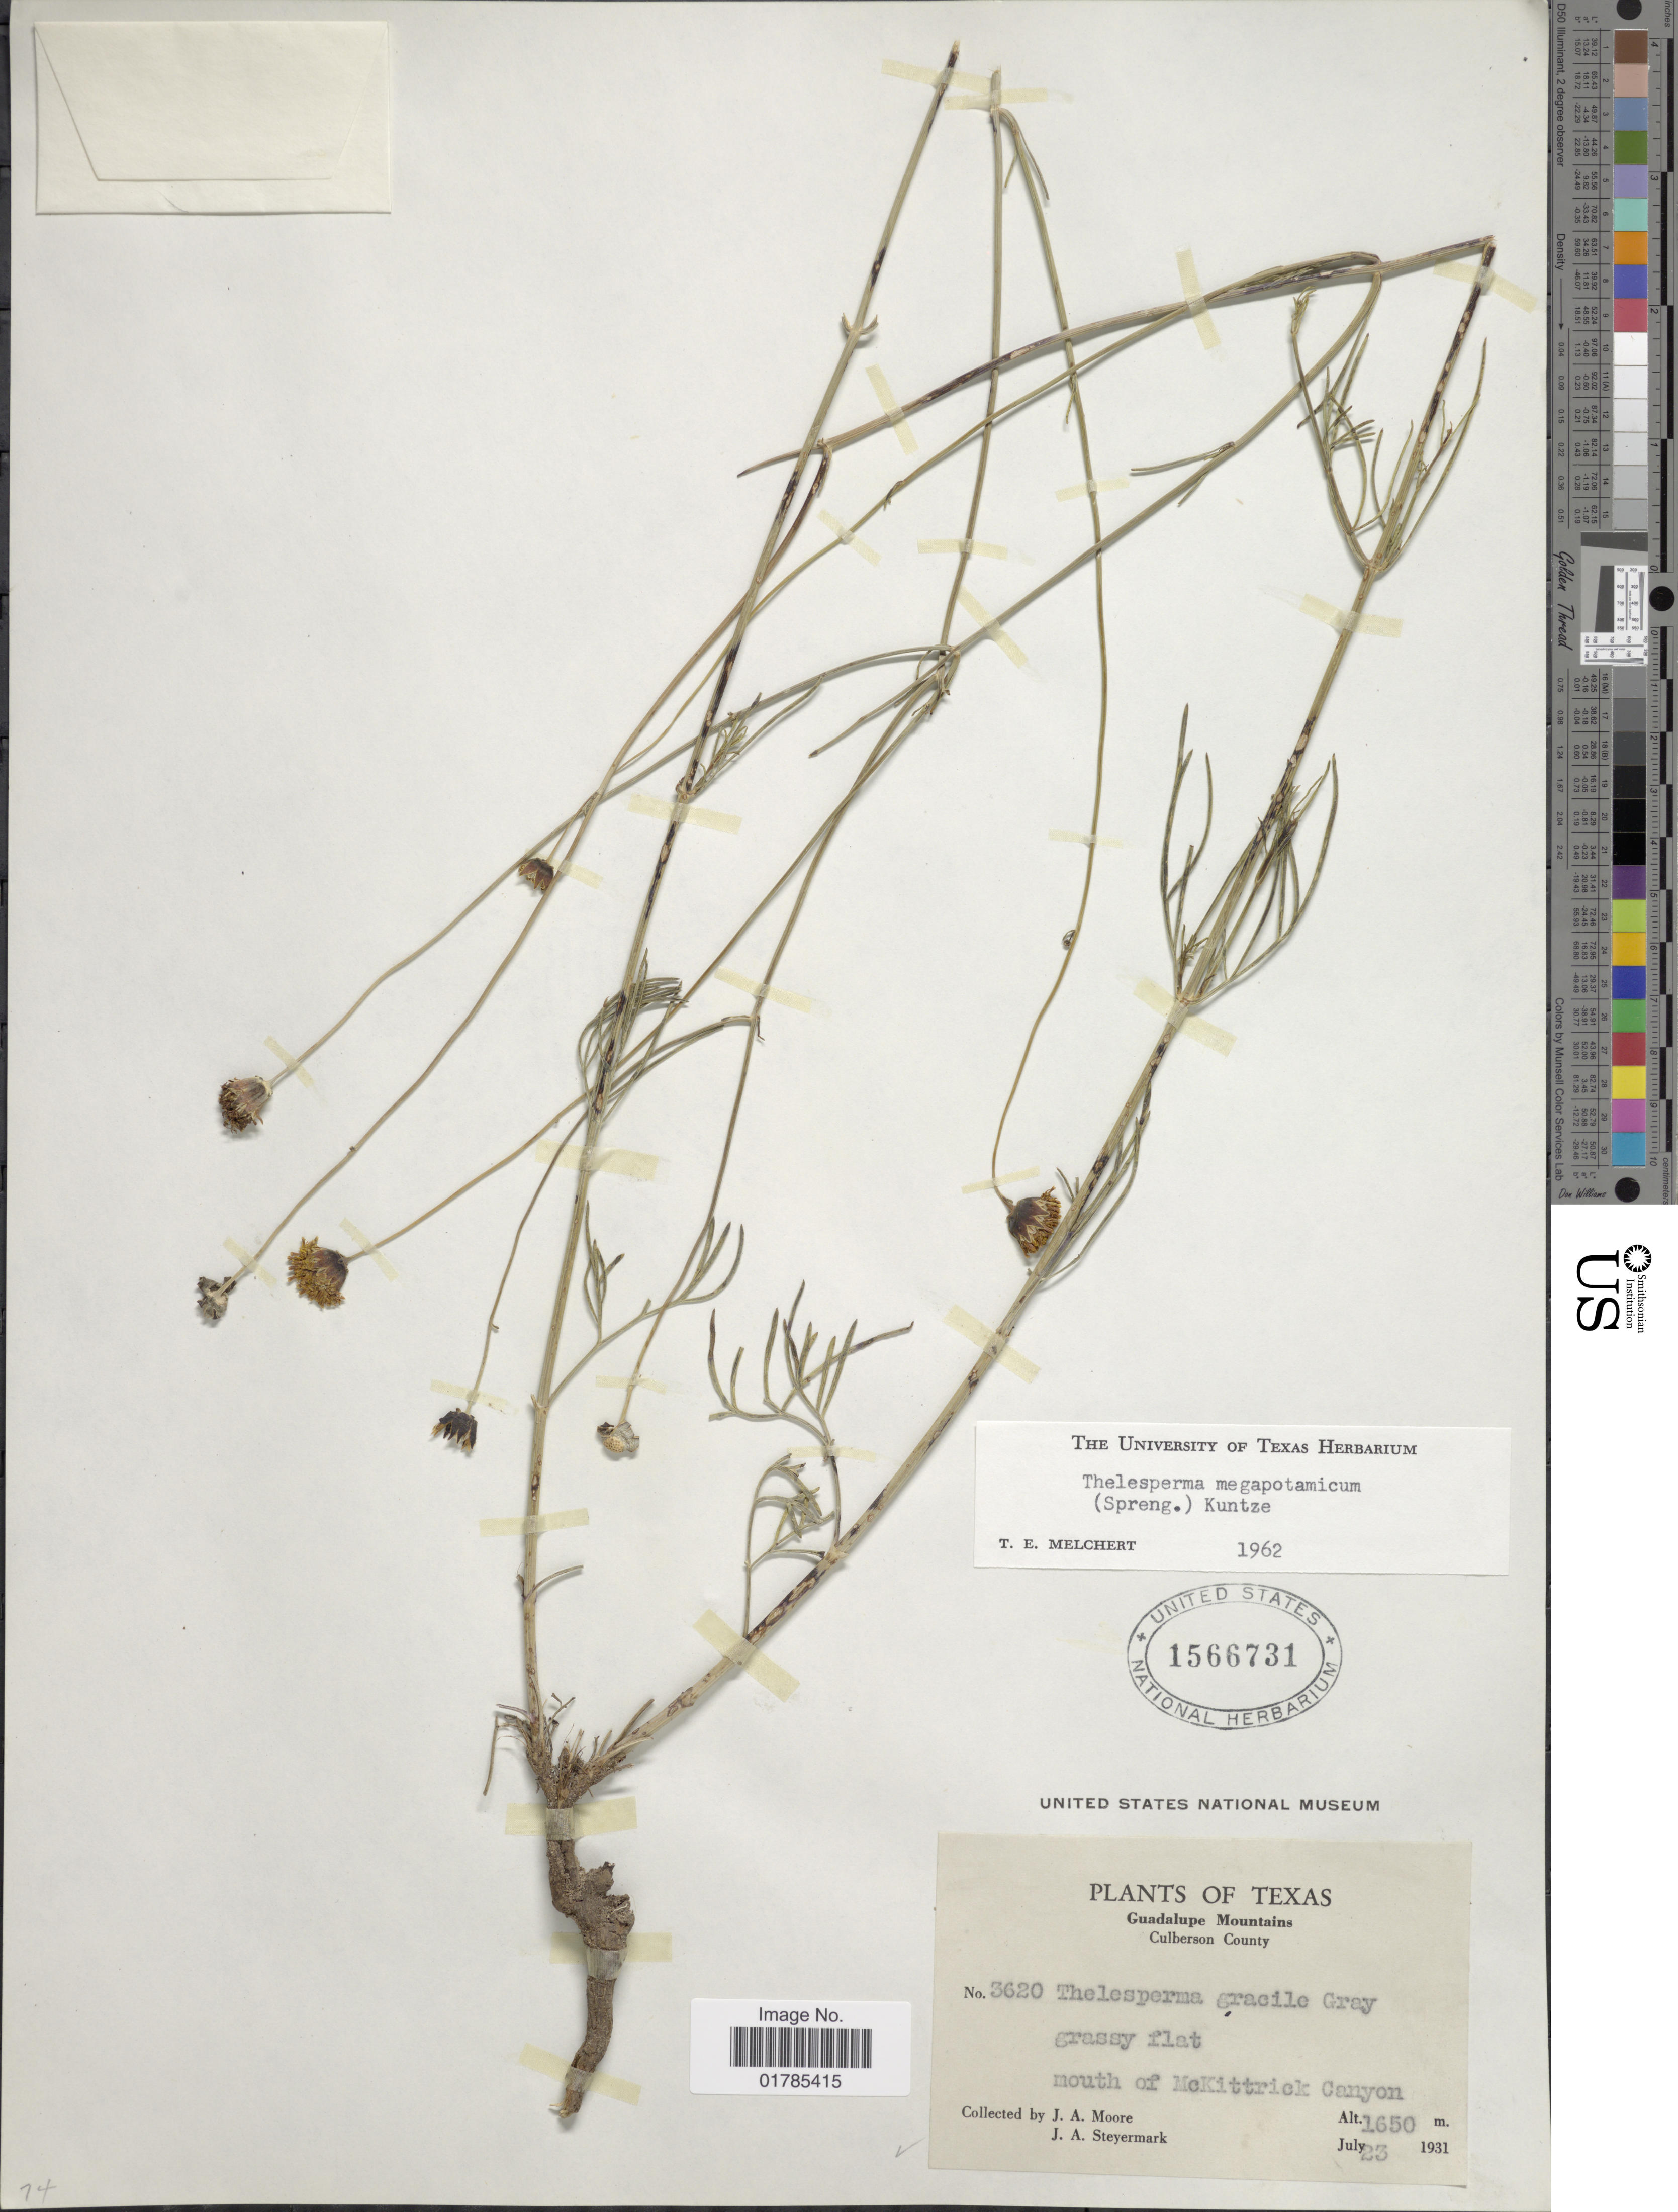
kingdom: Plantae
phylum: Tracheophyta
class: Magnoliopsida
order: Asterales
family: Asteraceae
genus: Thelesperma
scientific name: Thelesperma megapotamicum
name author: (Spreng.) Herter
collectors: J. A. Moore & J. Steyermark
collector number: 3620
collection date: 1931-07-23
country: United States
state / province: Texas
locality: Guadelupe Mountains, mouth of McKittrick Canyon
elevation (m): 1650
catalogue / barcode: US 1566731